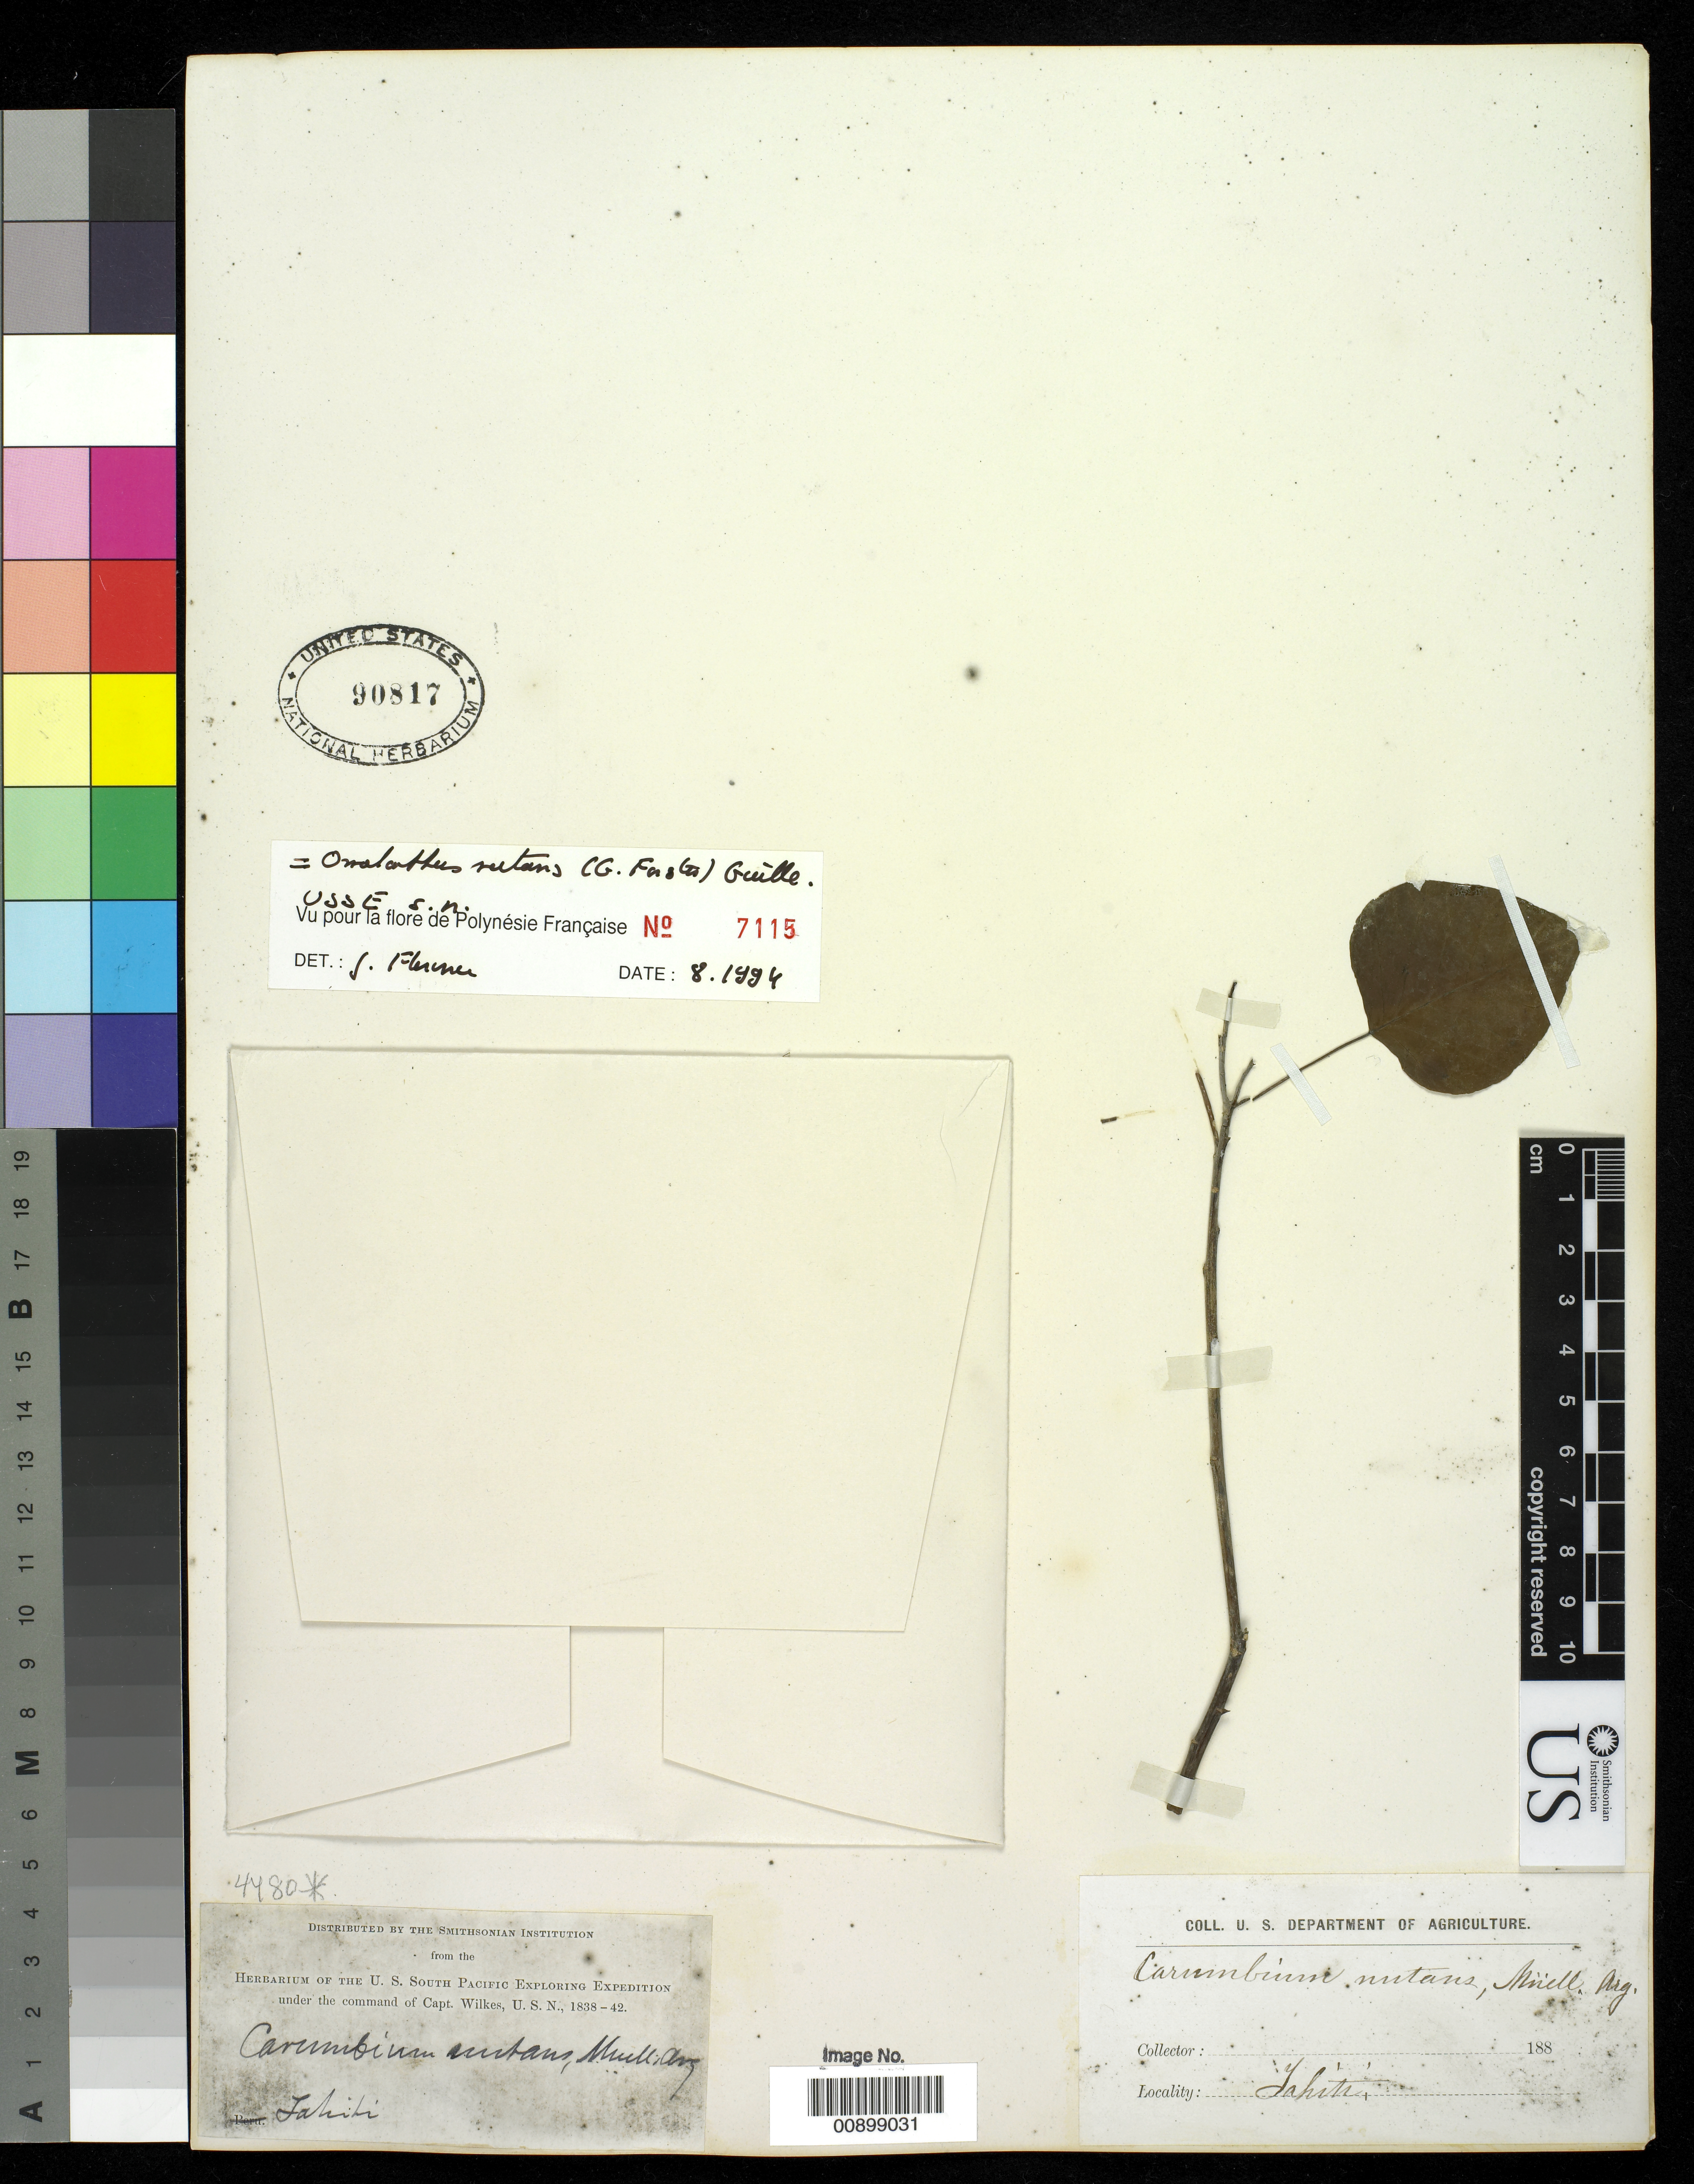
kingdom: Plantae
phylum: Tracheophyta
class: Magnoliopsida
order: Malpighiales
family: Euphorbiaceae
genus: Carumbium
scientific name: Carumbium nutans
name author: (G. Forst.) Müll. Arg.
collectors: Wilkes Explor. Exped.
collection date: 1838/1842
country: French Polynesia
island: Tahiti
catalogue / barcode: US 90817